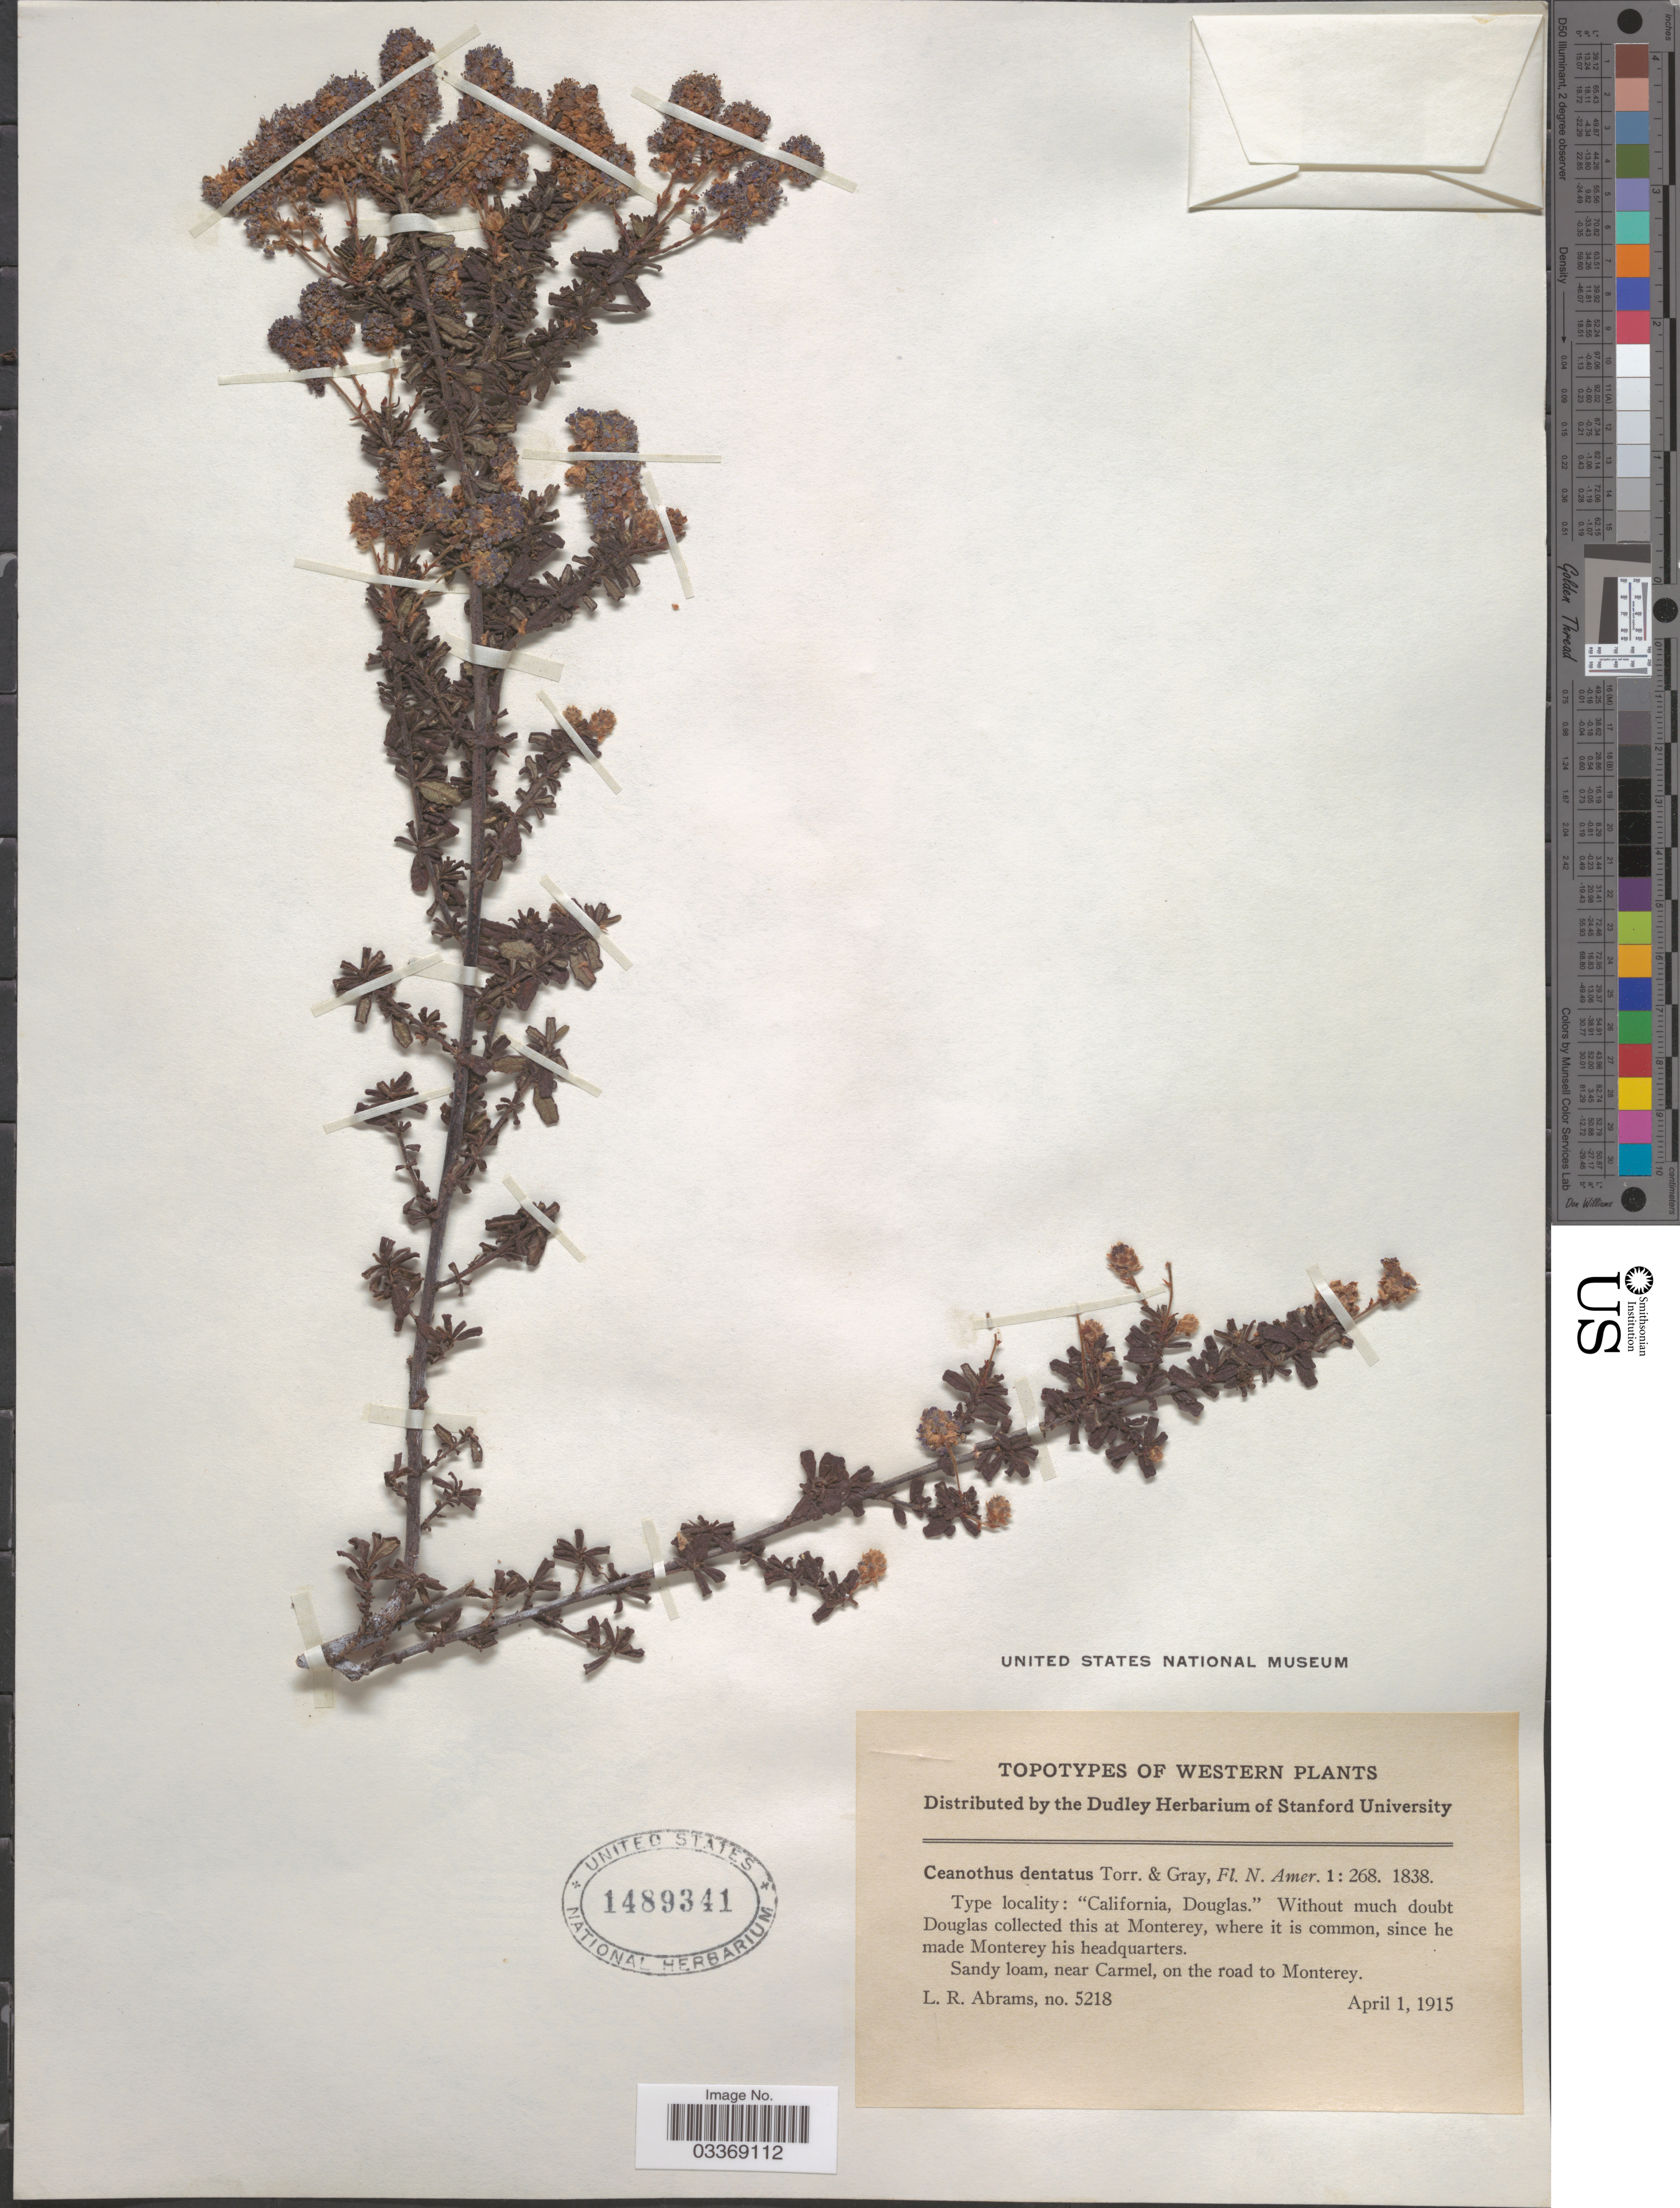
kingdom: Plantae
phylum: Tracheophyta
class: Magnoliopsida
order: Rosales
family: Rhamnaceae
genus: Ceanothus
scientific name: Ceanothus dentatus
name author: Torr. & A. Gray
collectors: L. Abrams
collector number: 5218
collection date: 1915-04-01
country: United States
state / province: California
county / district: Monterey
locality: Sandy loam, near Carmel, on the road to Monterey.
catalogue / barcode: US 1489341